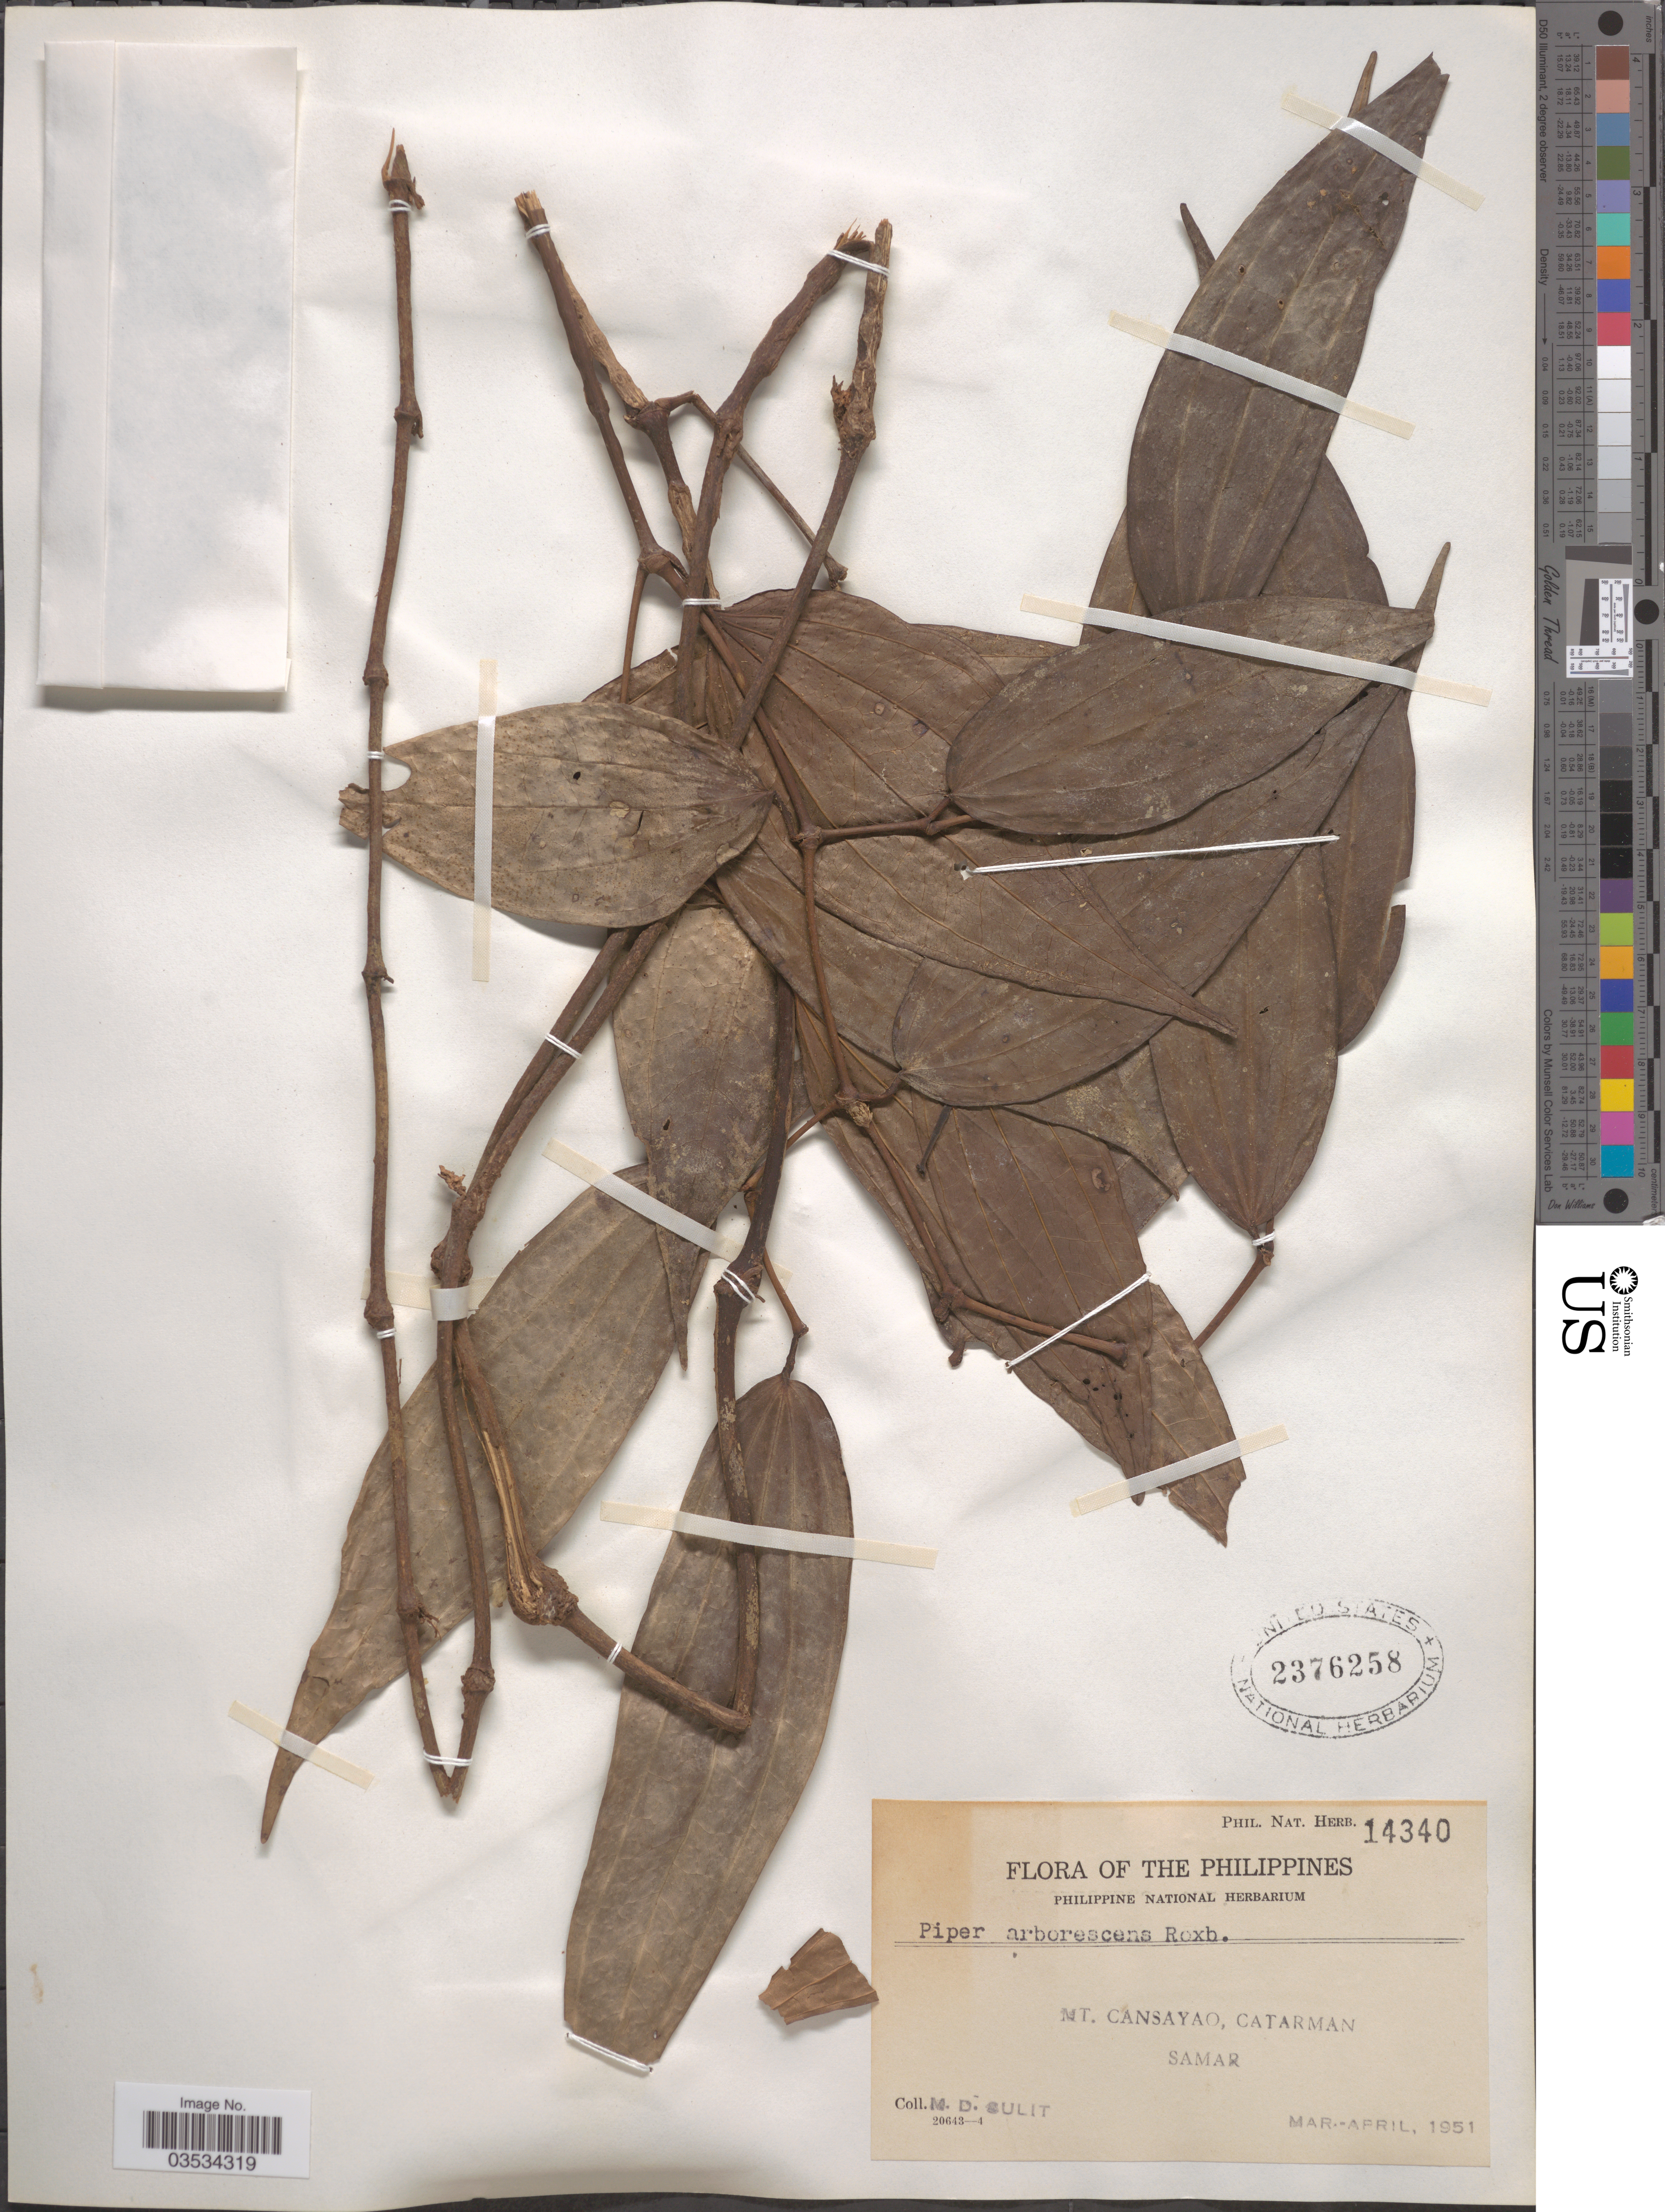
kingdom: Plantae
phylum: Tracheophyta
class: Magnoliopsida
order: Piperales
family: Piperaceae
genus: Piper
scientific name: Piper arborescens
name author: Roxb.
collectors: M. Sulit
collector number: Phil. Nat. Herb. 14340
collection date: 1951-03/1951-04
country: Philippines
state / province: Eastern Visayas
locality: Mt. Cansayao, Catarman. Samar.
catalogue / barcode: US 2376258